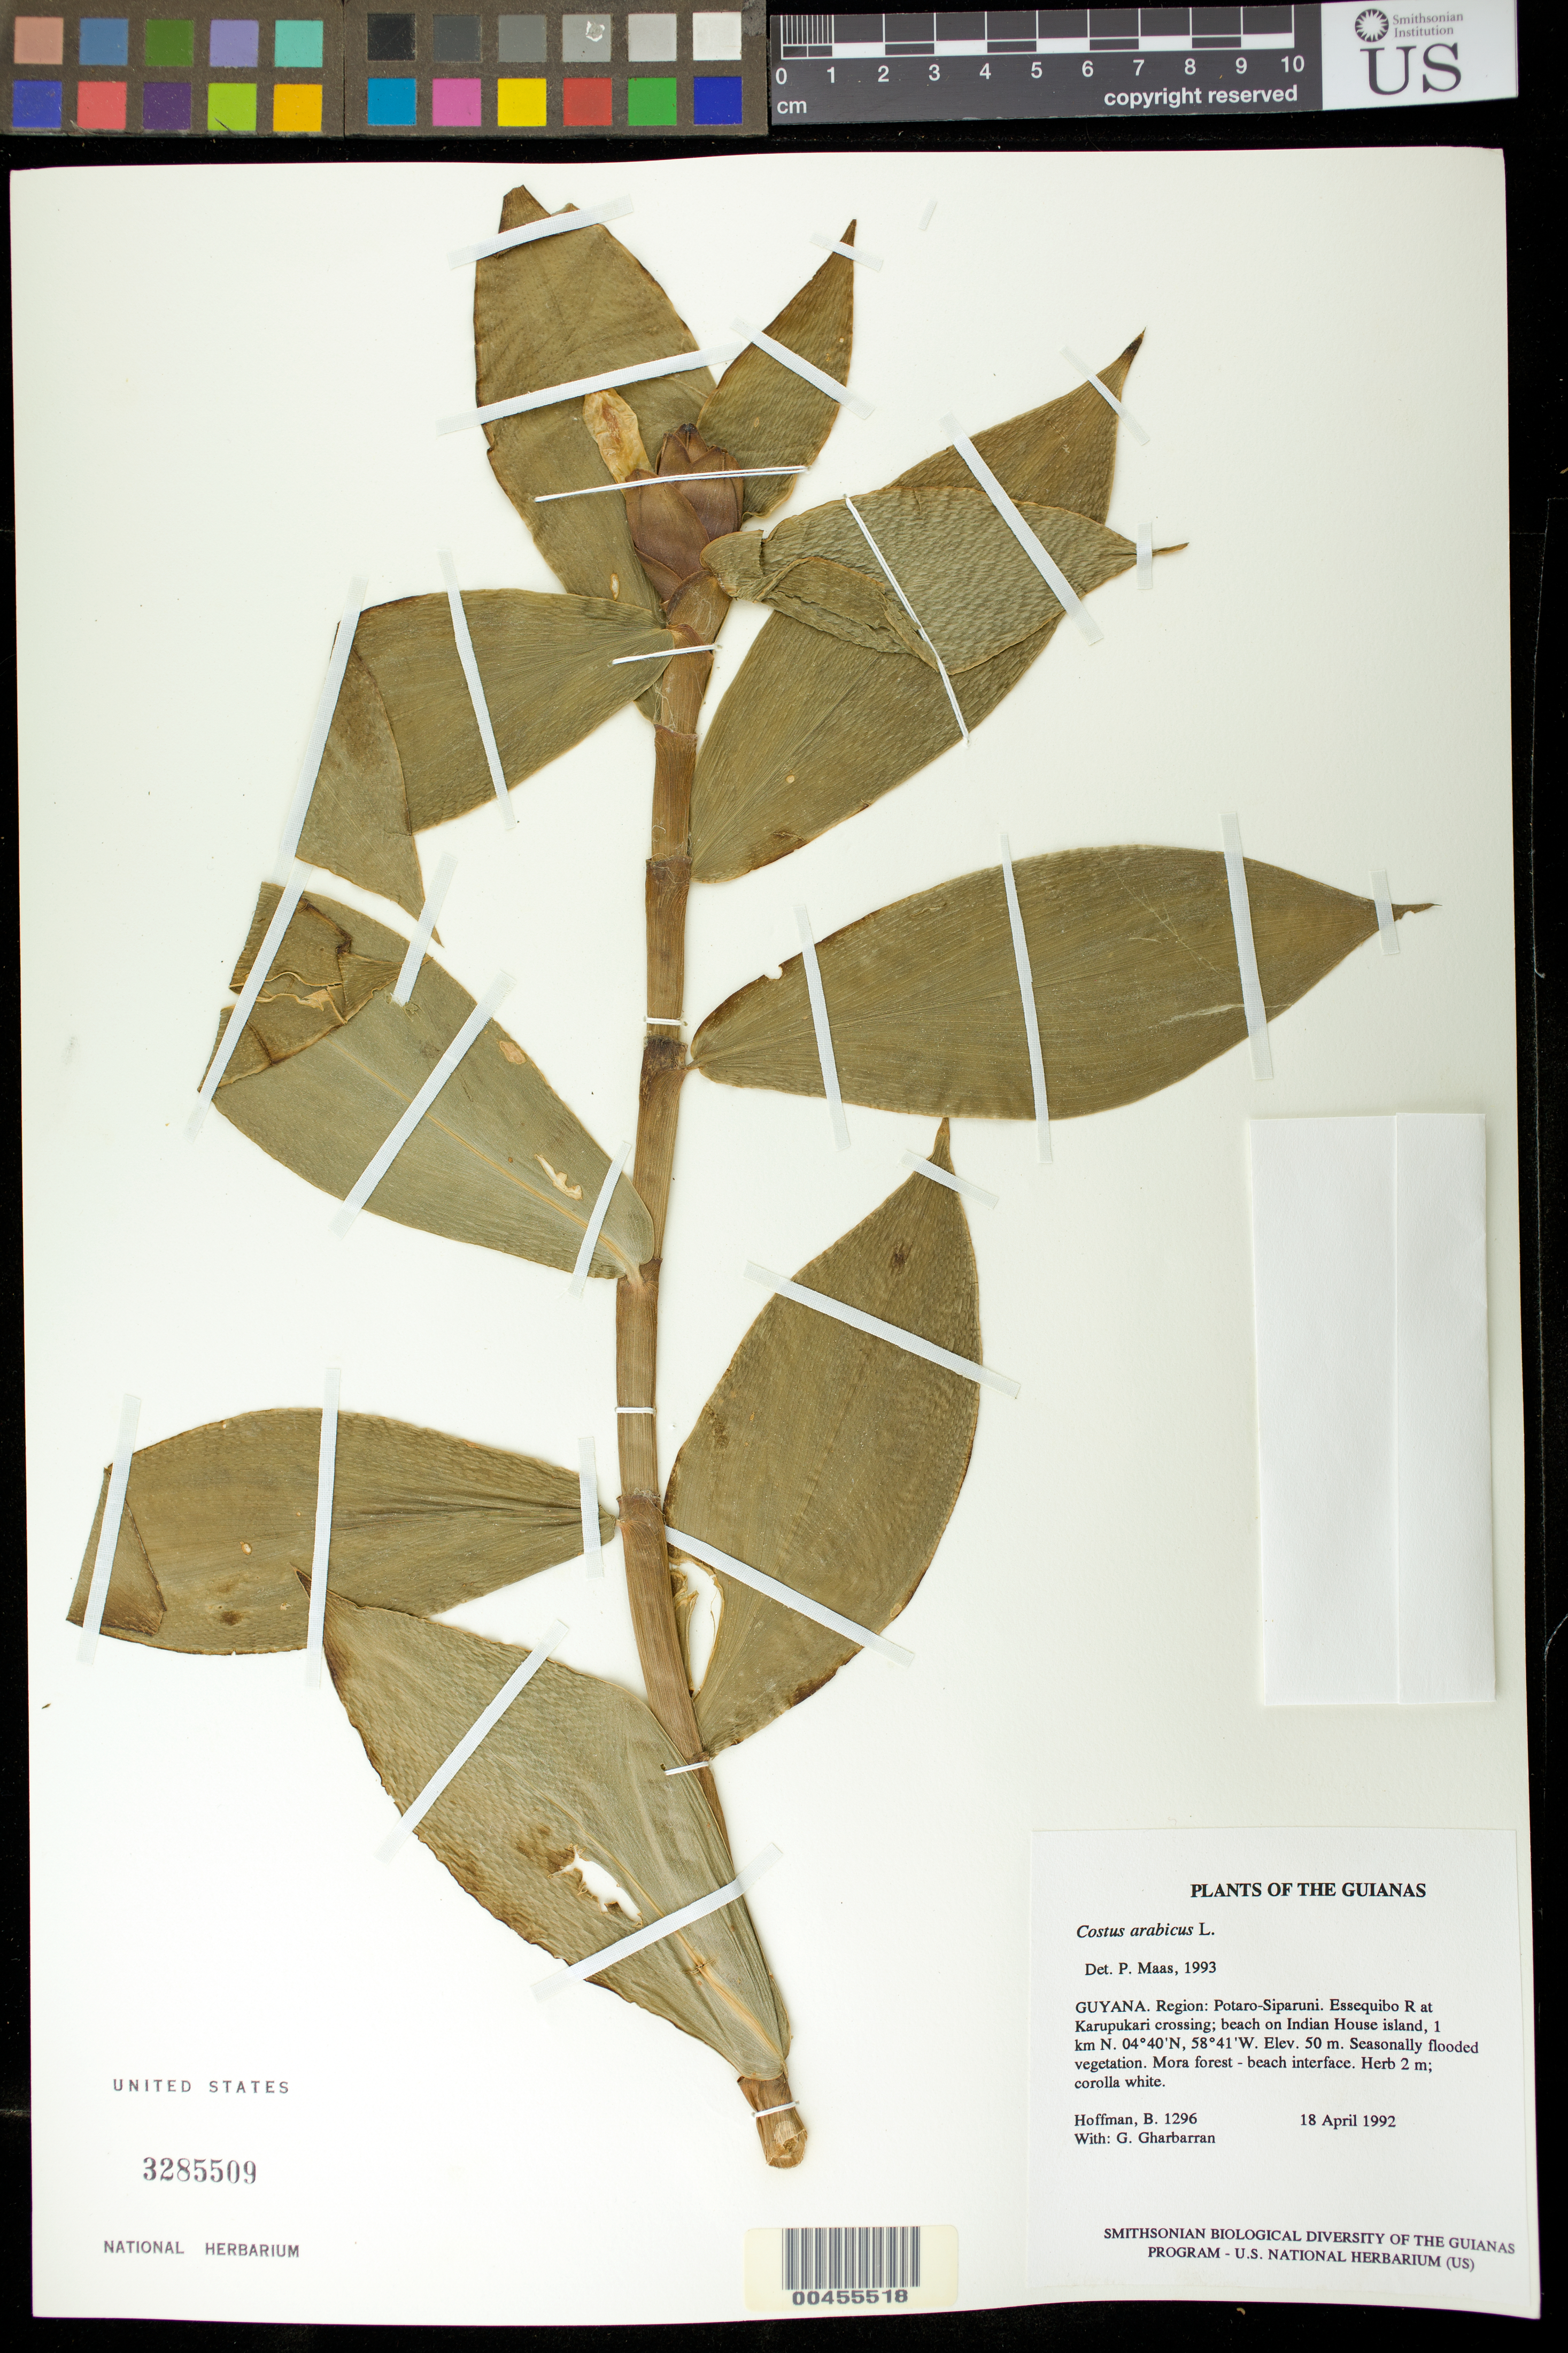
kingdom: Plantae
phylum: Tracheophyta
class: Liliopsida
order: Zingiberales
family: Costaceae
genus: Costus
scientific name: Costus arabicus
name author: L.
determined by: Maas, Paul J. M.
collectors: B. Hoffman & G. Gharbarran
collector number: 1296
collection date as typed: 18 April 1992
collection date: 1992-04-18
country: Guyana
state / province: Potaro-Siparuni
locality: Essequibo River at Karupukari crossing; beach on Indian House island, 1 km N. of Iwokrama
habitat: Seasonally flooded vegetation. Mora forest - beach interface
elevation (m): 50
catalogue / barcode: US 3285509